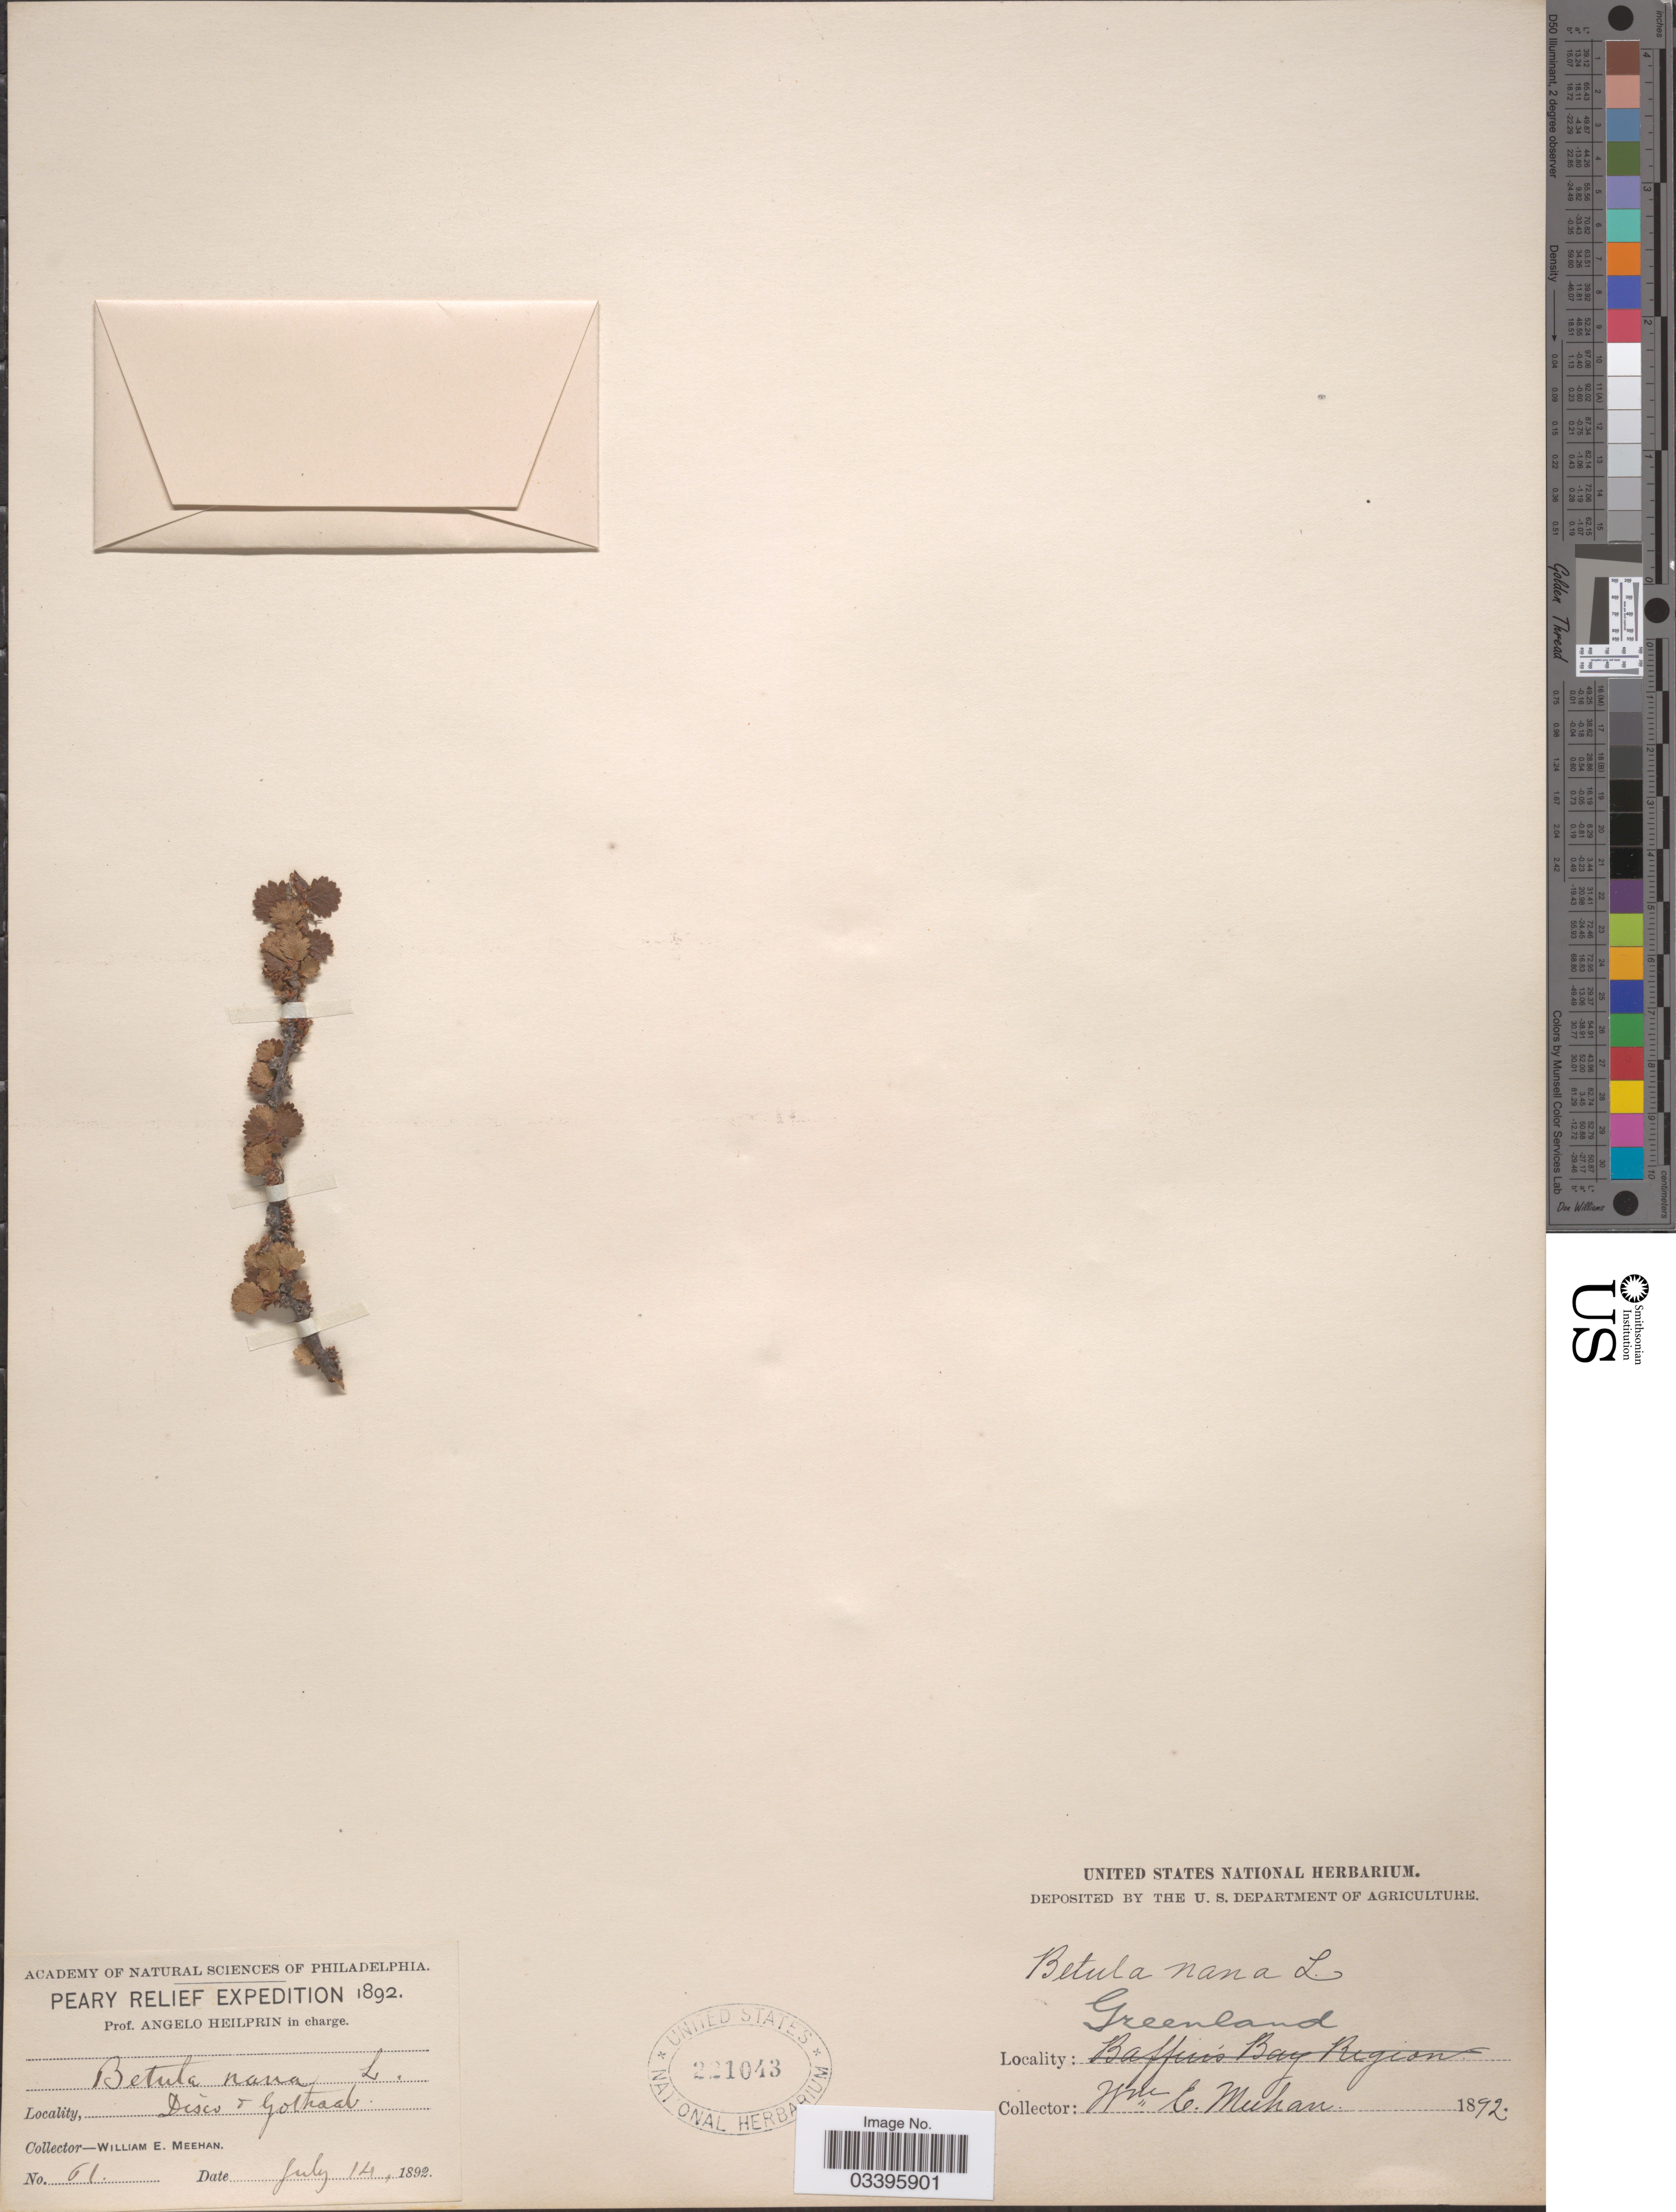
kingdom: Plantae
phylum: Tracheophyta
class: Magnoliopsida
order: Fagales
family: Betulaceae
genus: Betula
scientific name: Betula nana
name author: L.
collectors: W. Meehan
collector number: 61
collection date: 1892-07-14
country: Greenland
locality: Disco & Gothaab.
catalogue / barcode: US 221043